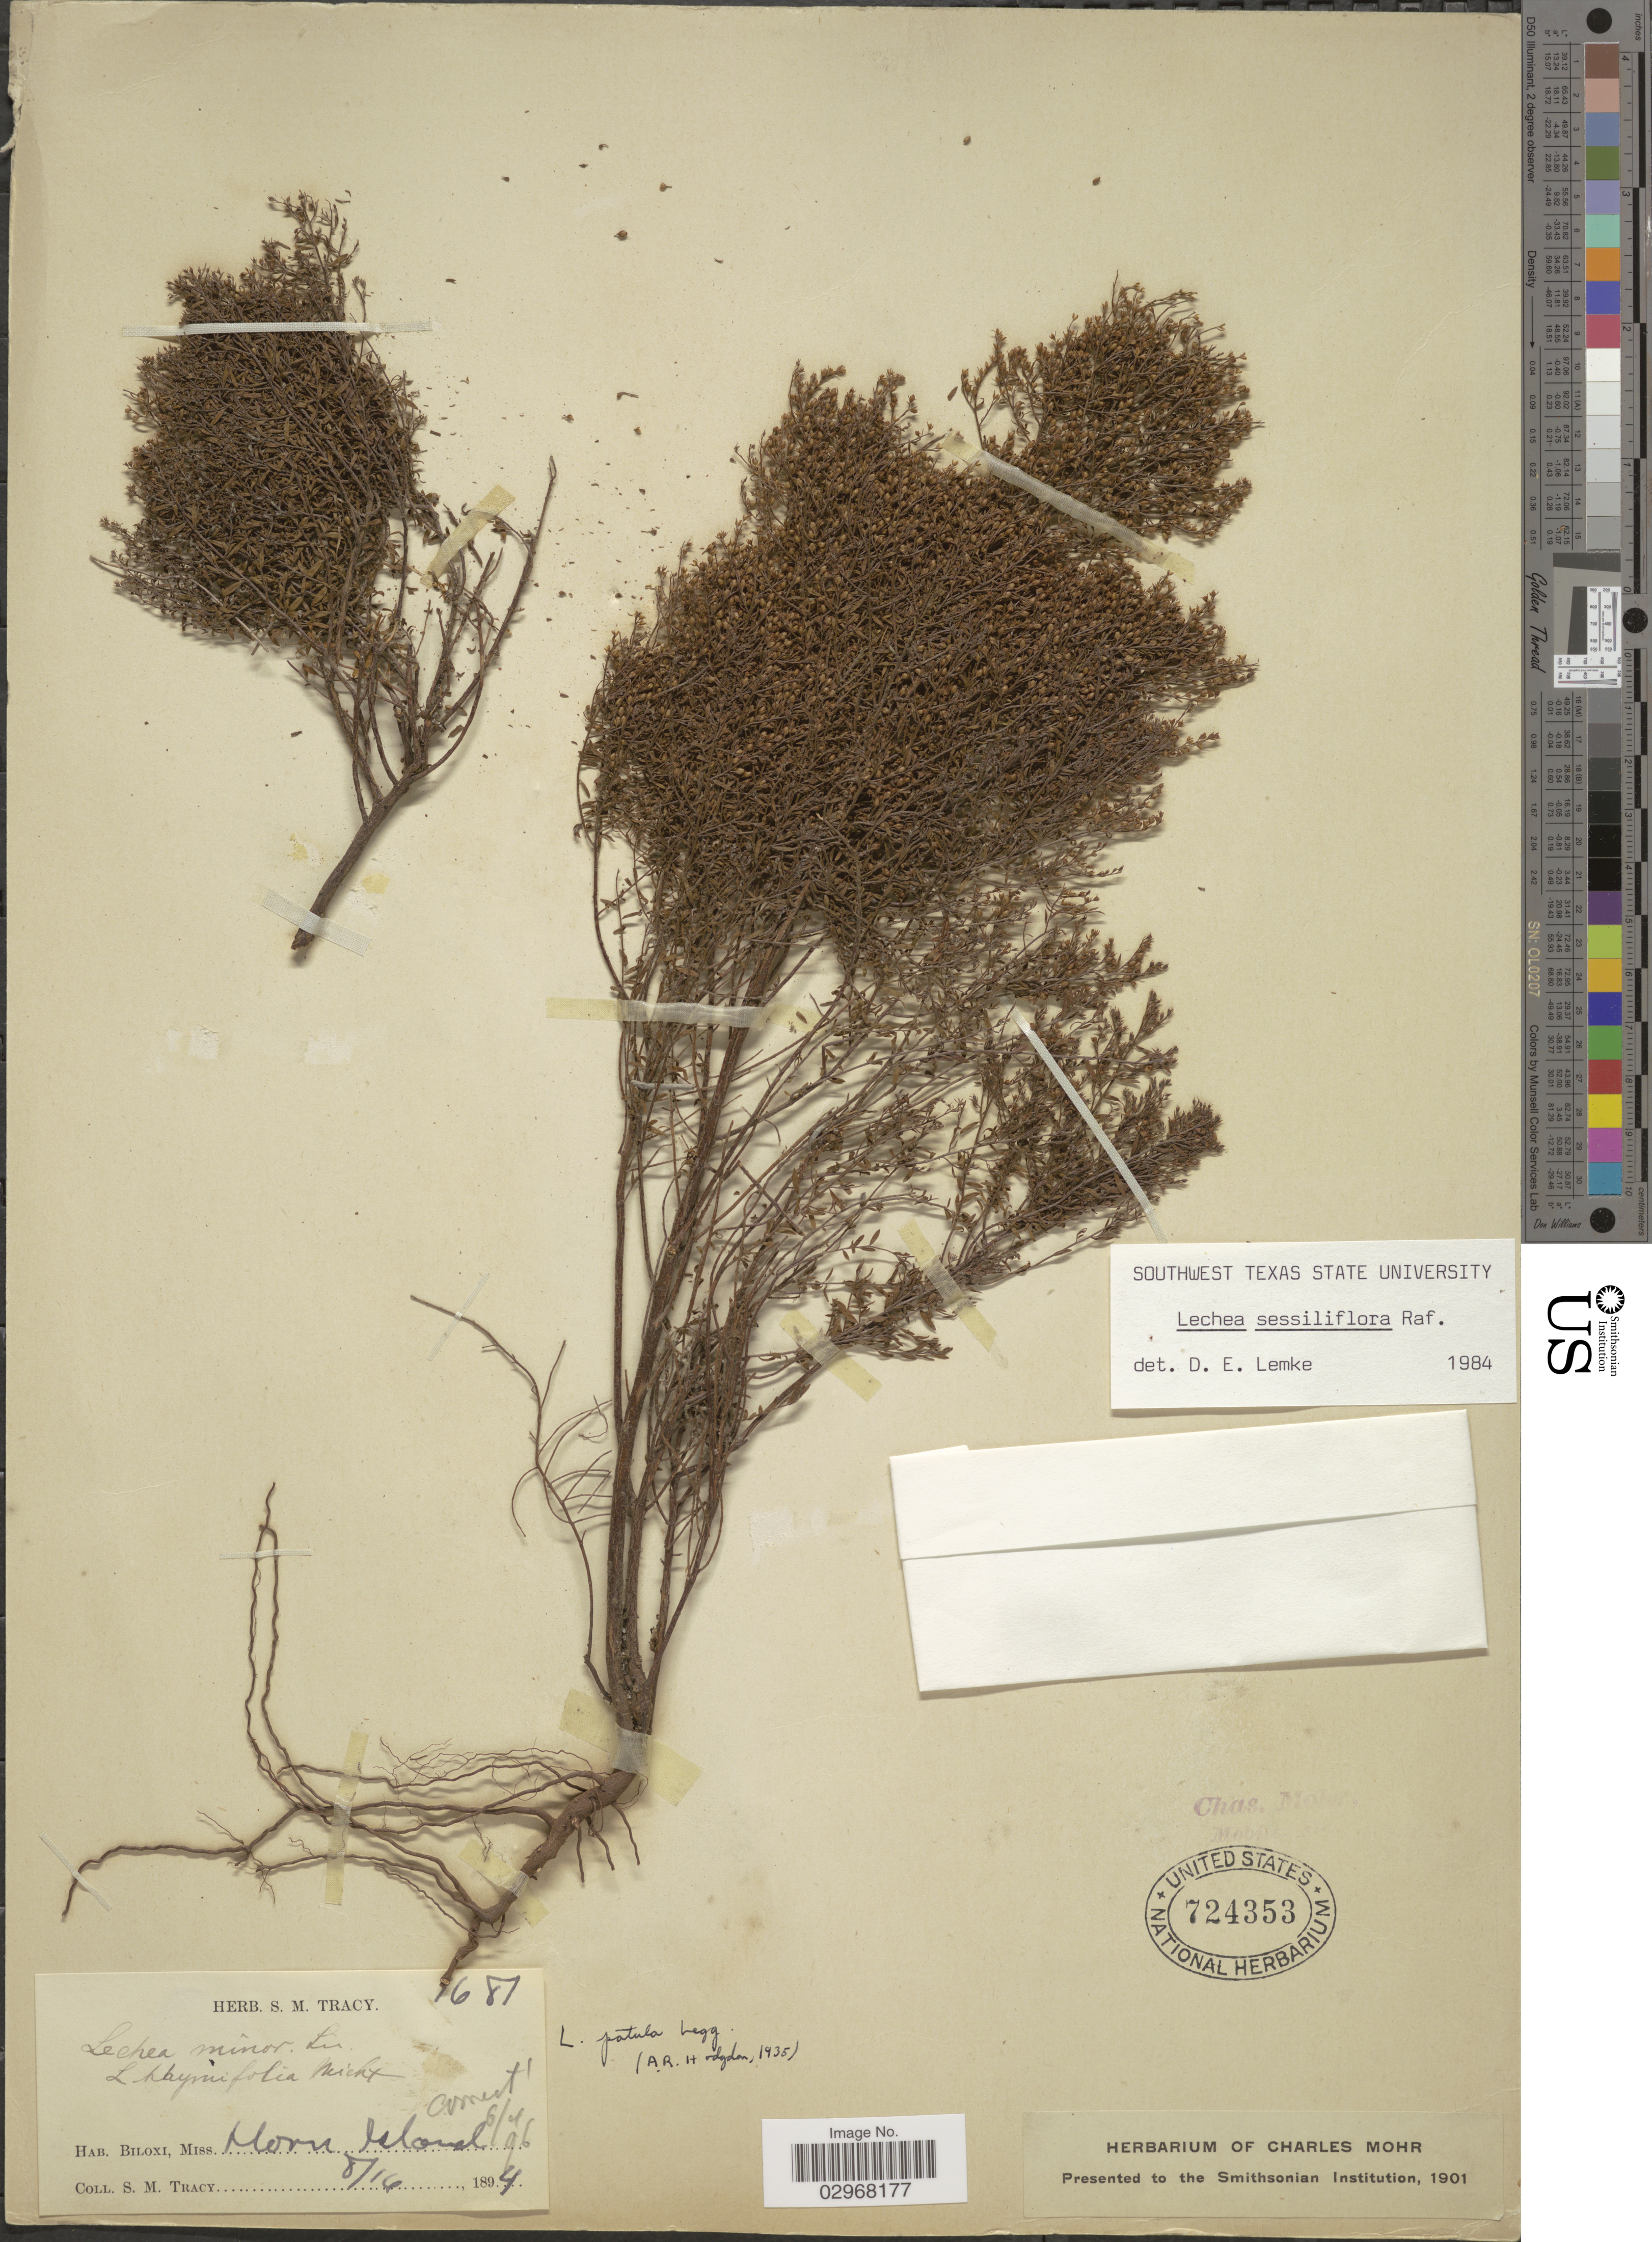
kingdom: Plantae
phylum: Tracheophyta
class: Magnoliopsida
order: Malvales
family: Cistaceae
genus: Lechea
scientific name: Lechea sessiliflora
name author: Raf.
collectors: S. M. Tracy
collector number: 1681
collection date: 1894-08-16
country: United States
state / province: Mississippi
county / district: Harrison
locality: Biloxi, Miss. Horn Island.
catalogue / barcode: US 724353